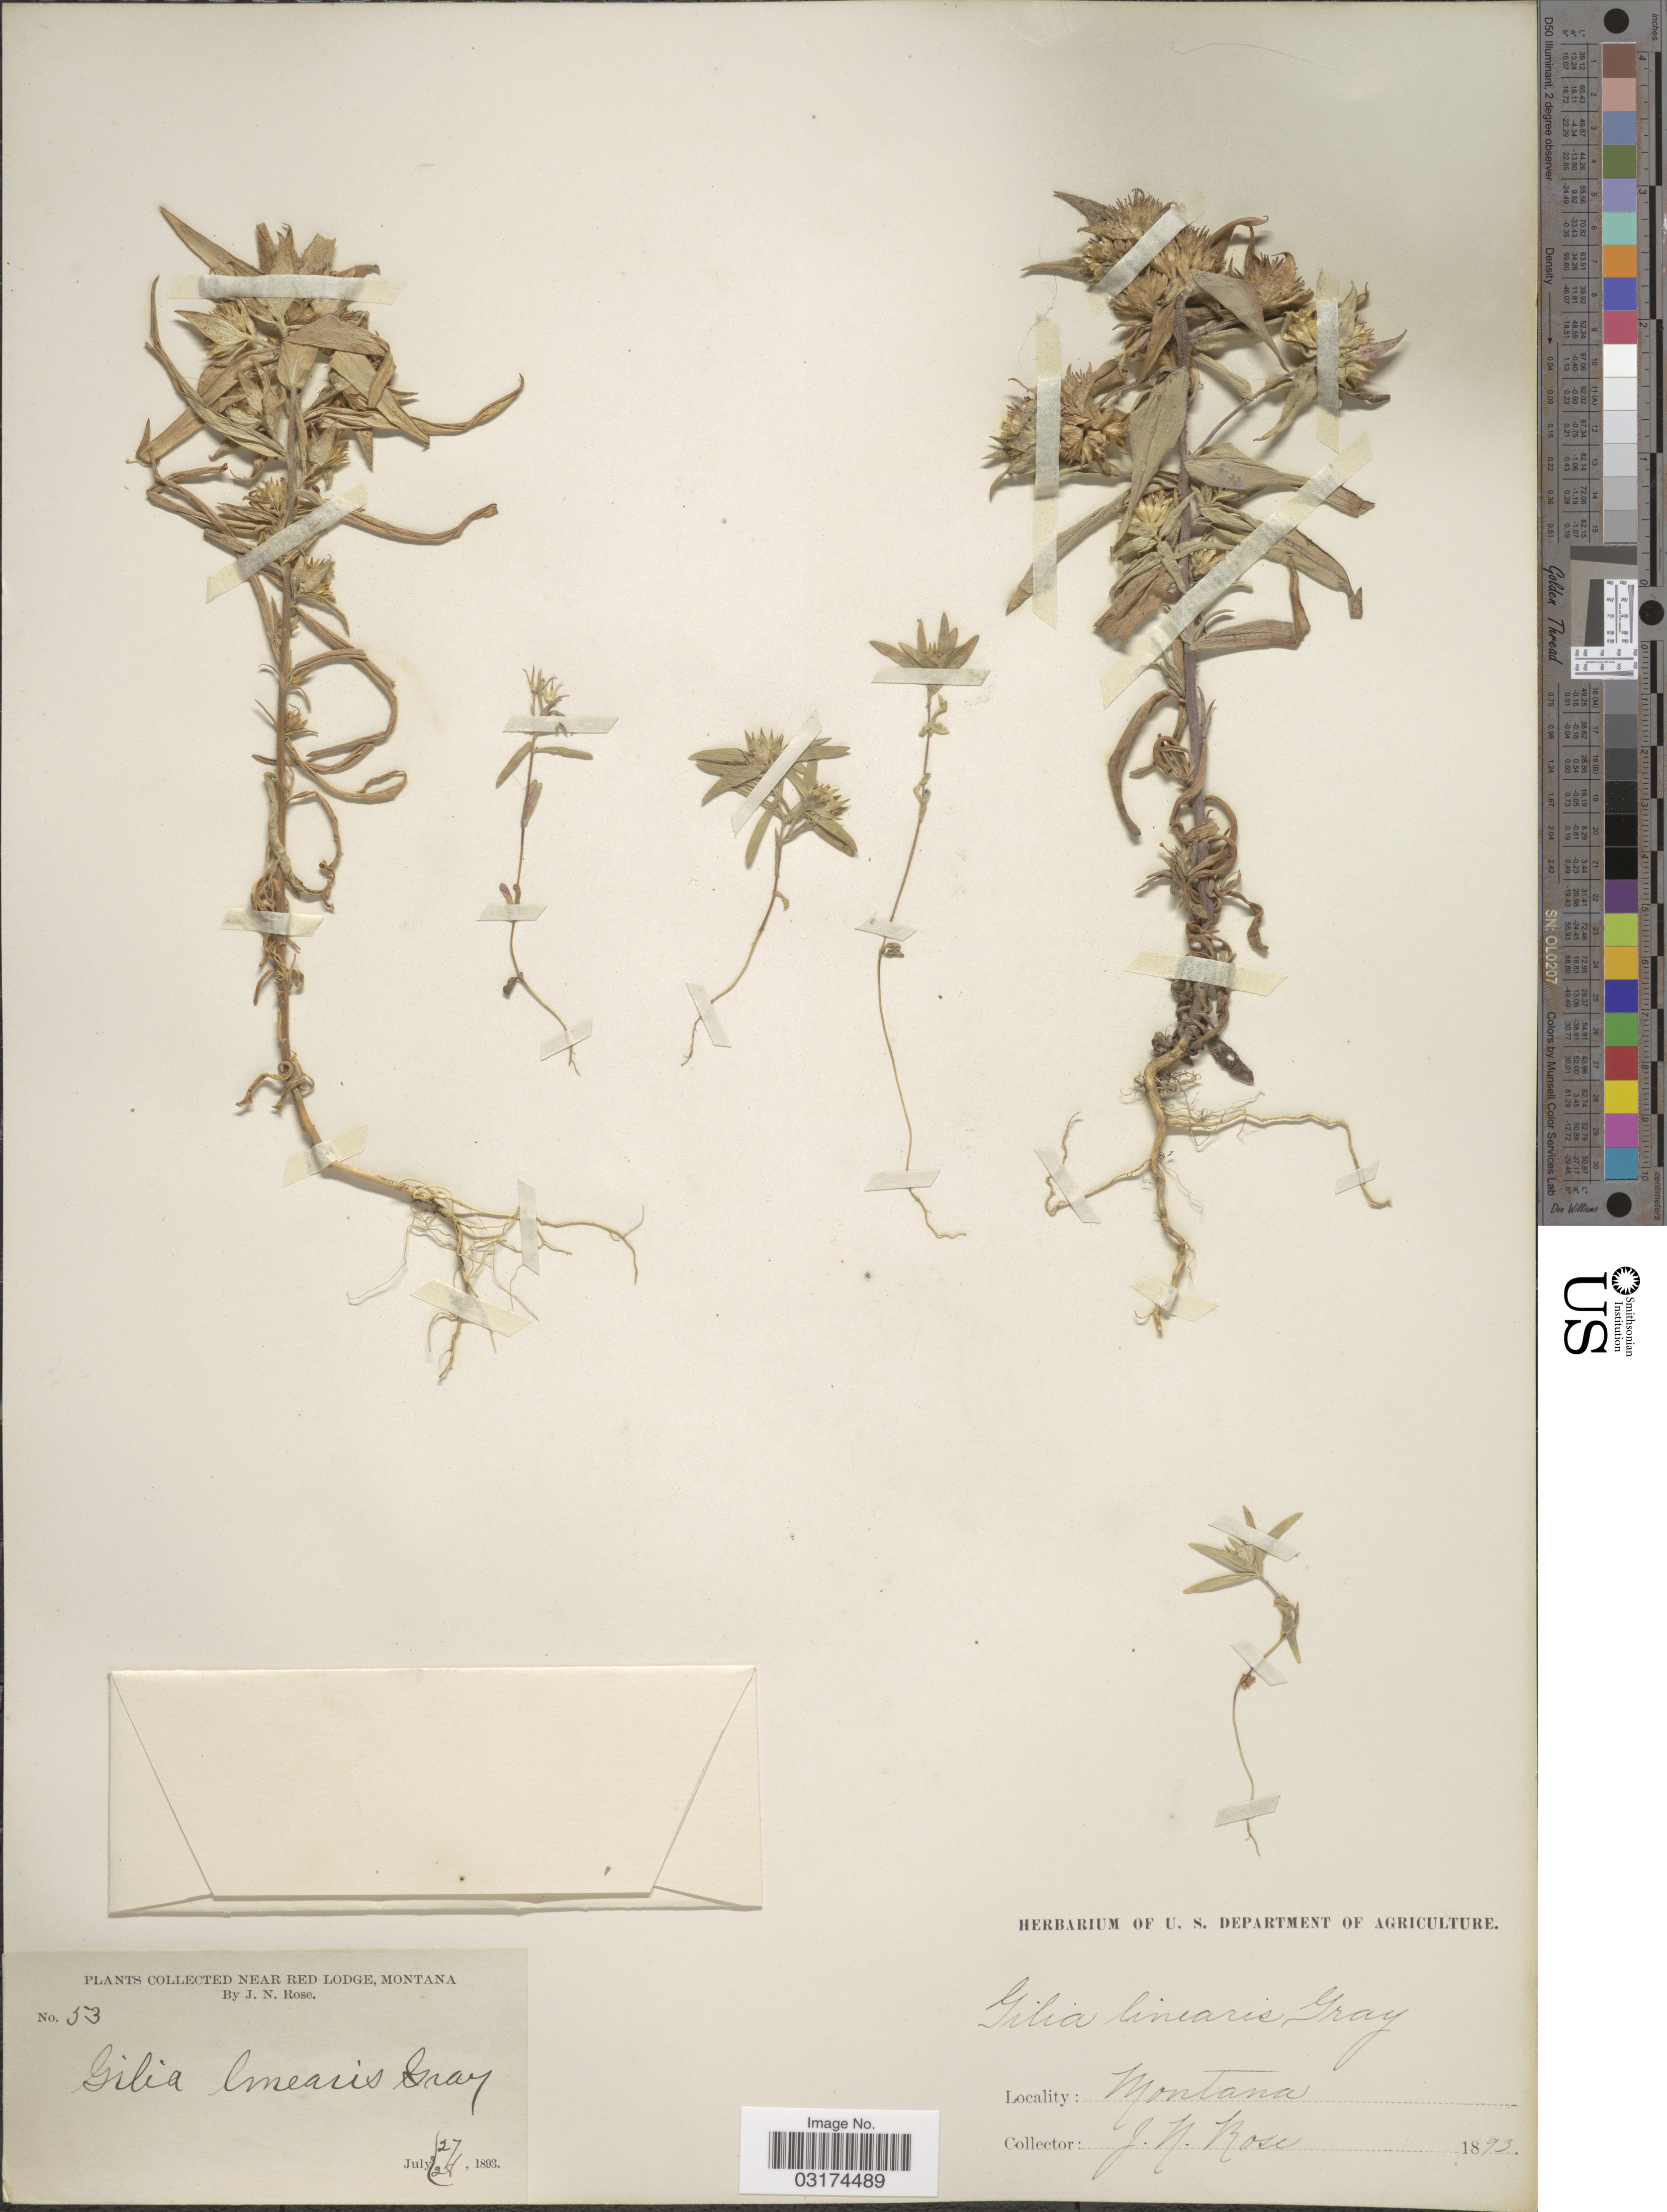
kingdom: Plantae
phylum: Tracheophyta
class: Magnoliopsida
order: Ericales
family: Polemoniaceae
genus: Collomia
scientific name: Collomia linearis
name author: Nutt.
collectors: J. N. Rose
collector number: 53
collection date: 1893-07-27/1893-07-28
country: United States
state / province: Montana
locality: Near Red Lodge, Montana.